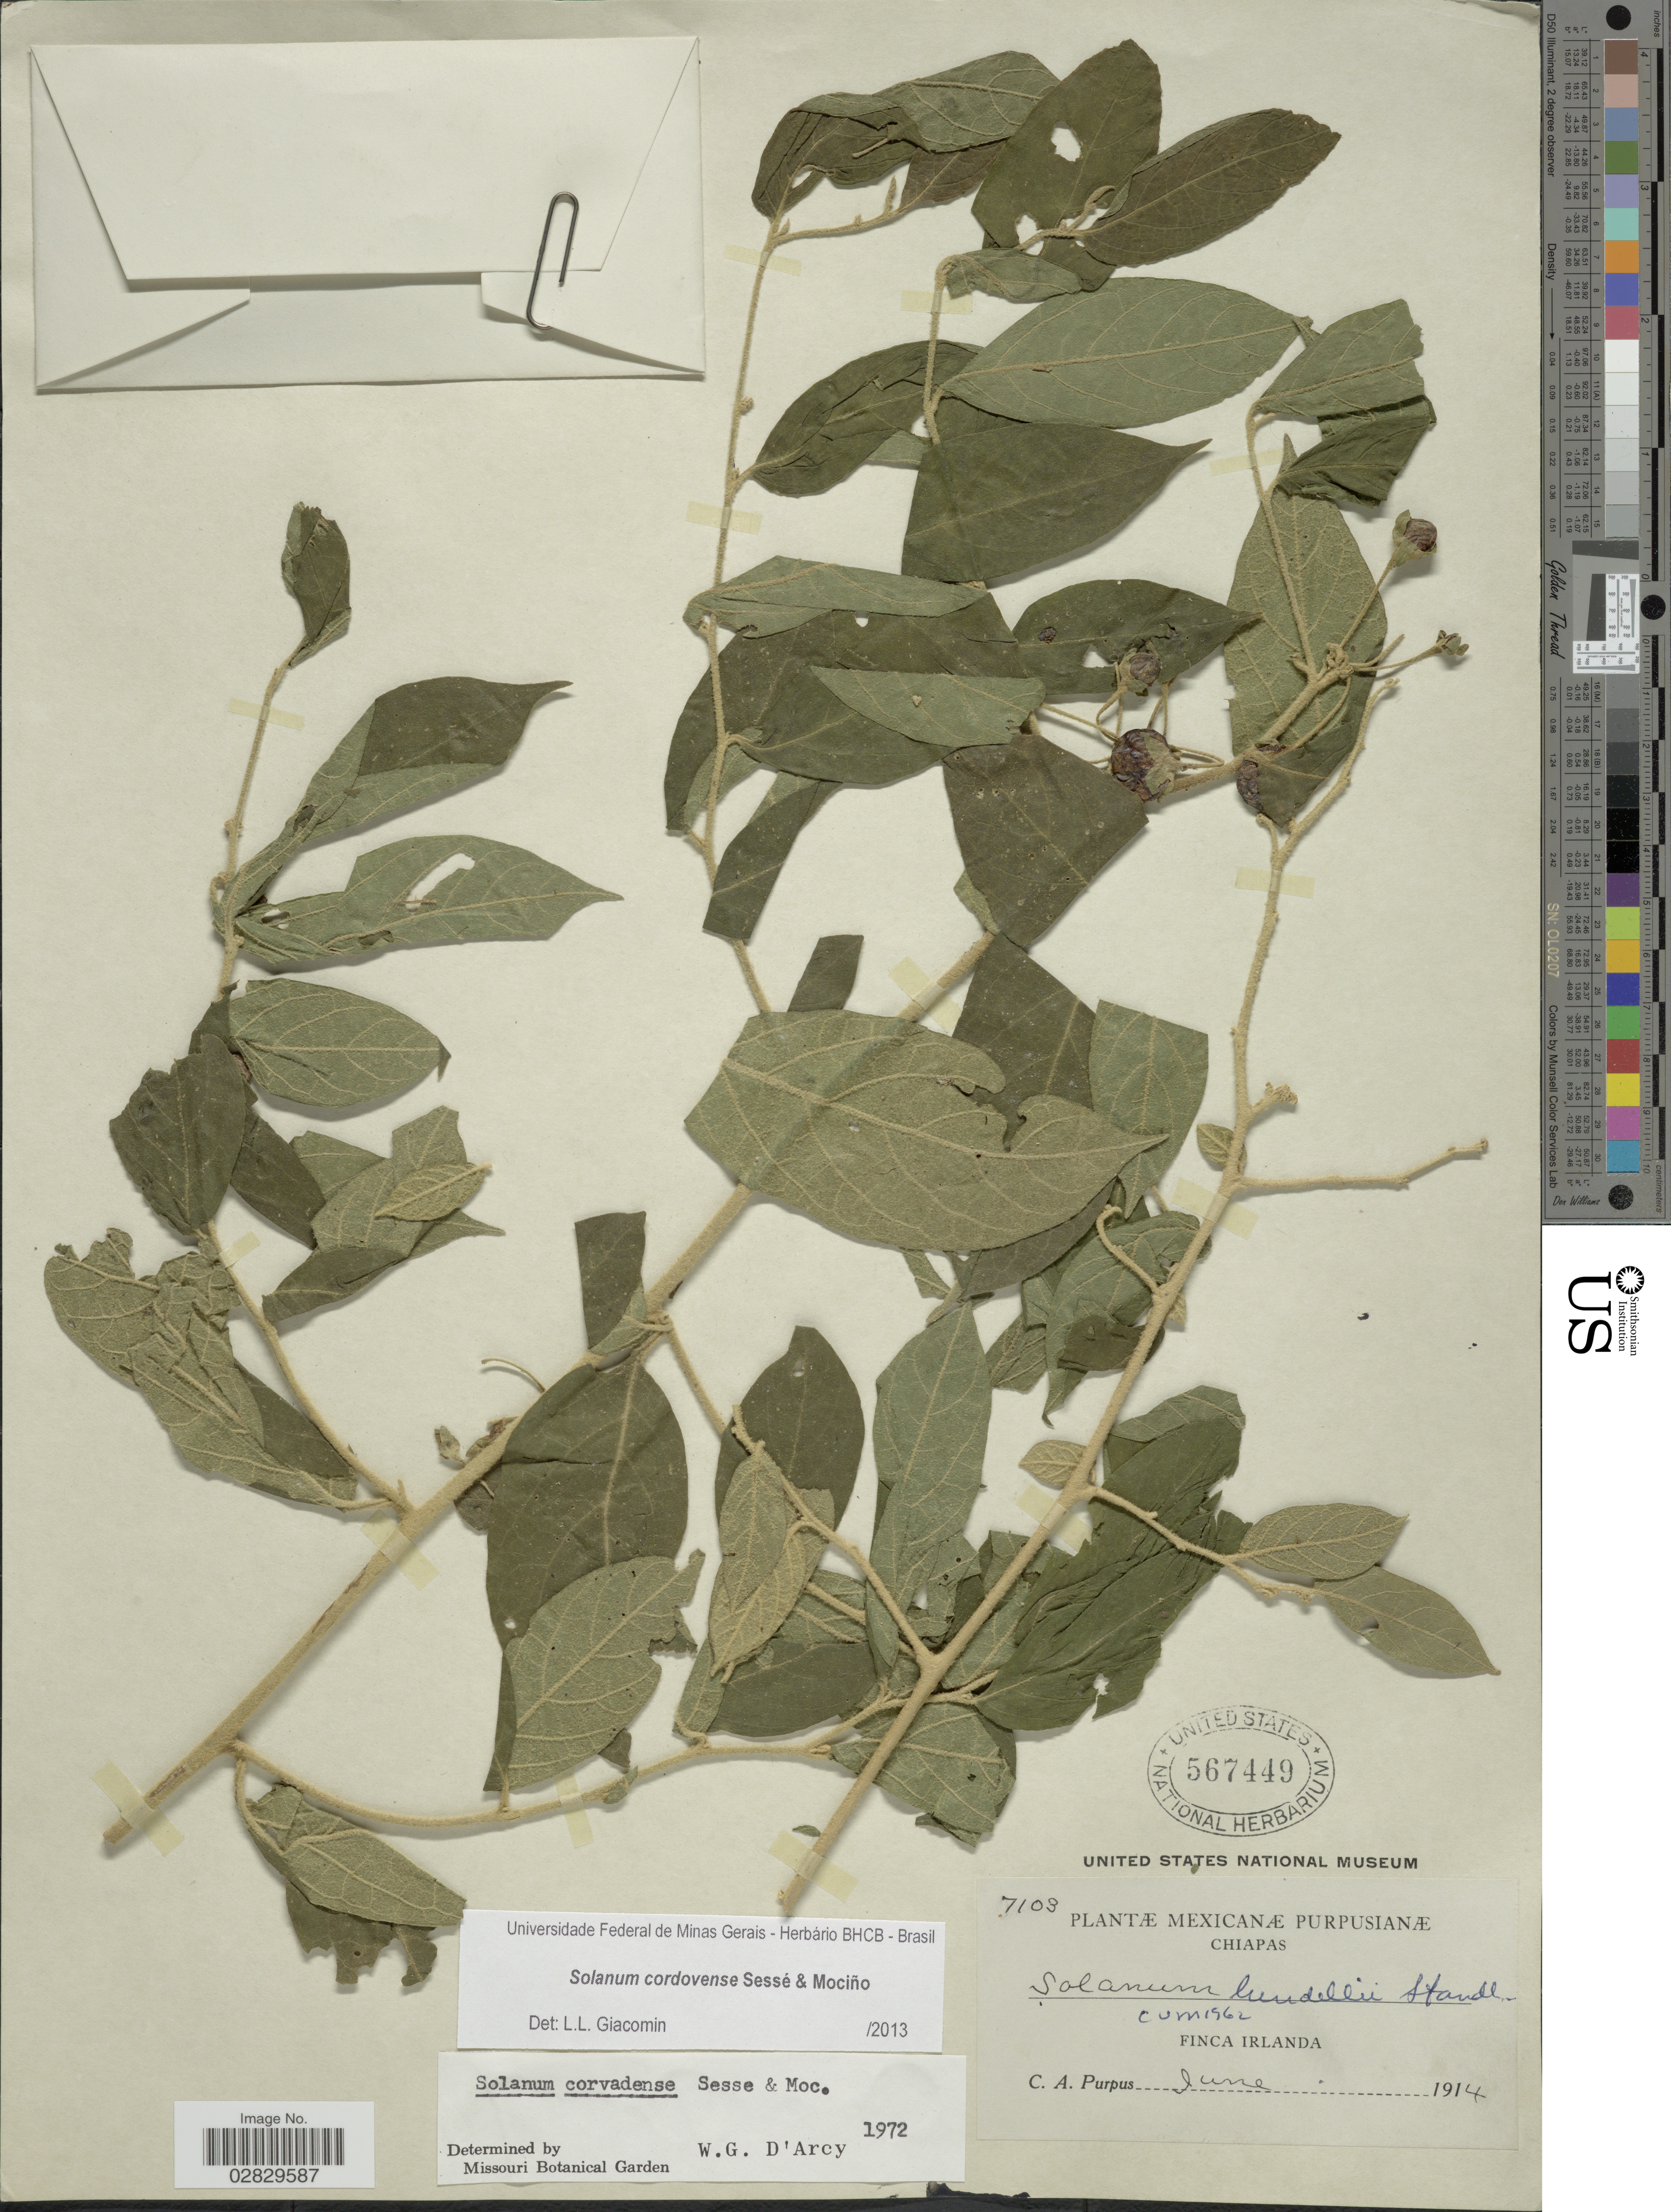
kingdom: Plantae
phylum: Tracheophyta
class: Magnoliopsida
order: Solanales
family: Solanaceae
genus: Solanum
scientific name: Solanum cordovense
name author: Sessé & Moc.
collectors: C. A. Purpus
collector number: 7103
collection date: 1914-06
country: Mexico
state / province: Chiapas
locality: Finca Irlanda.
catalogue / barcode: US 567449